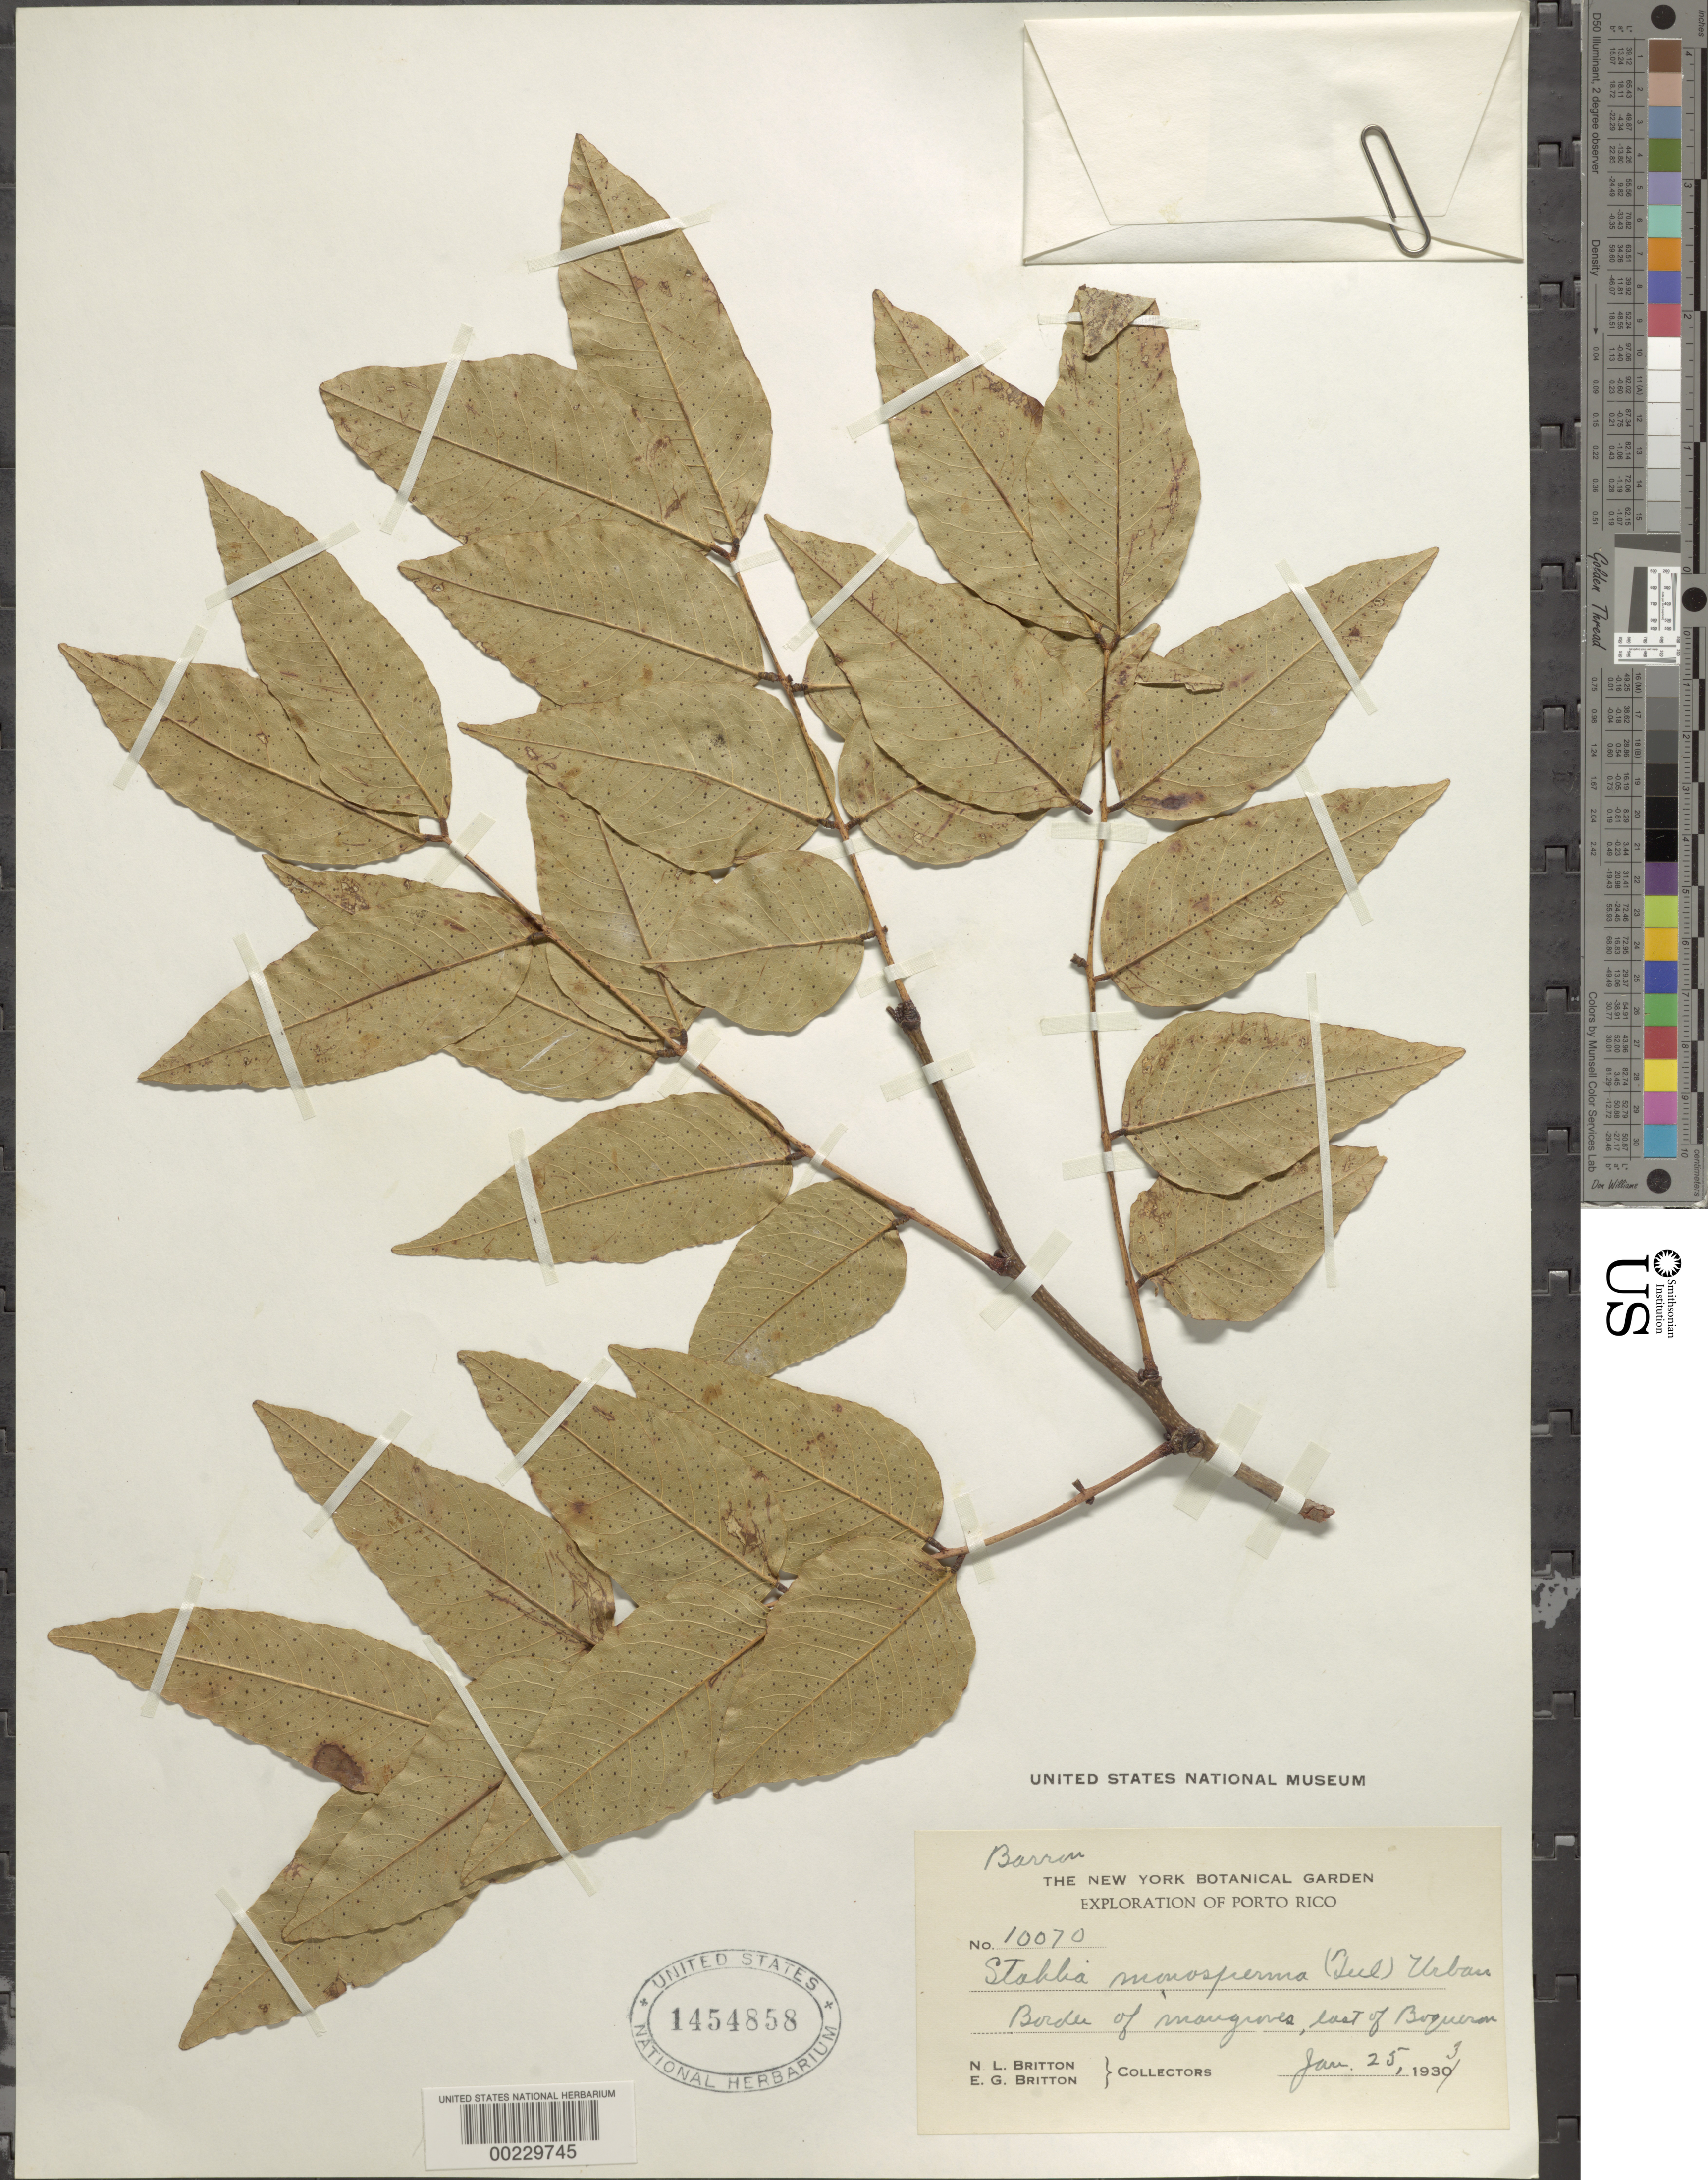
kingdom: Plantae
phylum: Tracheophyta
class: Magnoliopsida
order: Fabales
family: Fabaceae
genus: Libidibia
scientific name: Libidibia monosperma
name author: (Tul.) Gagnon & G.P. Lewis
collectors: N. Britton & E. G. Britton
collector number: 10070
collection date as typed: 25 Jan 1933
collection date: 1933-01-25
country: Puerto Rico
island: Greater Antilles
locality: E of boqueron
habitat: Border of mangroves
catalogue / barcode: US 1454858